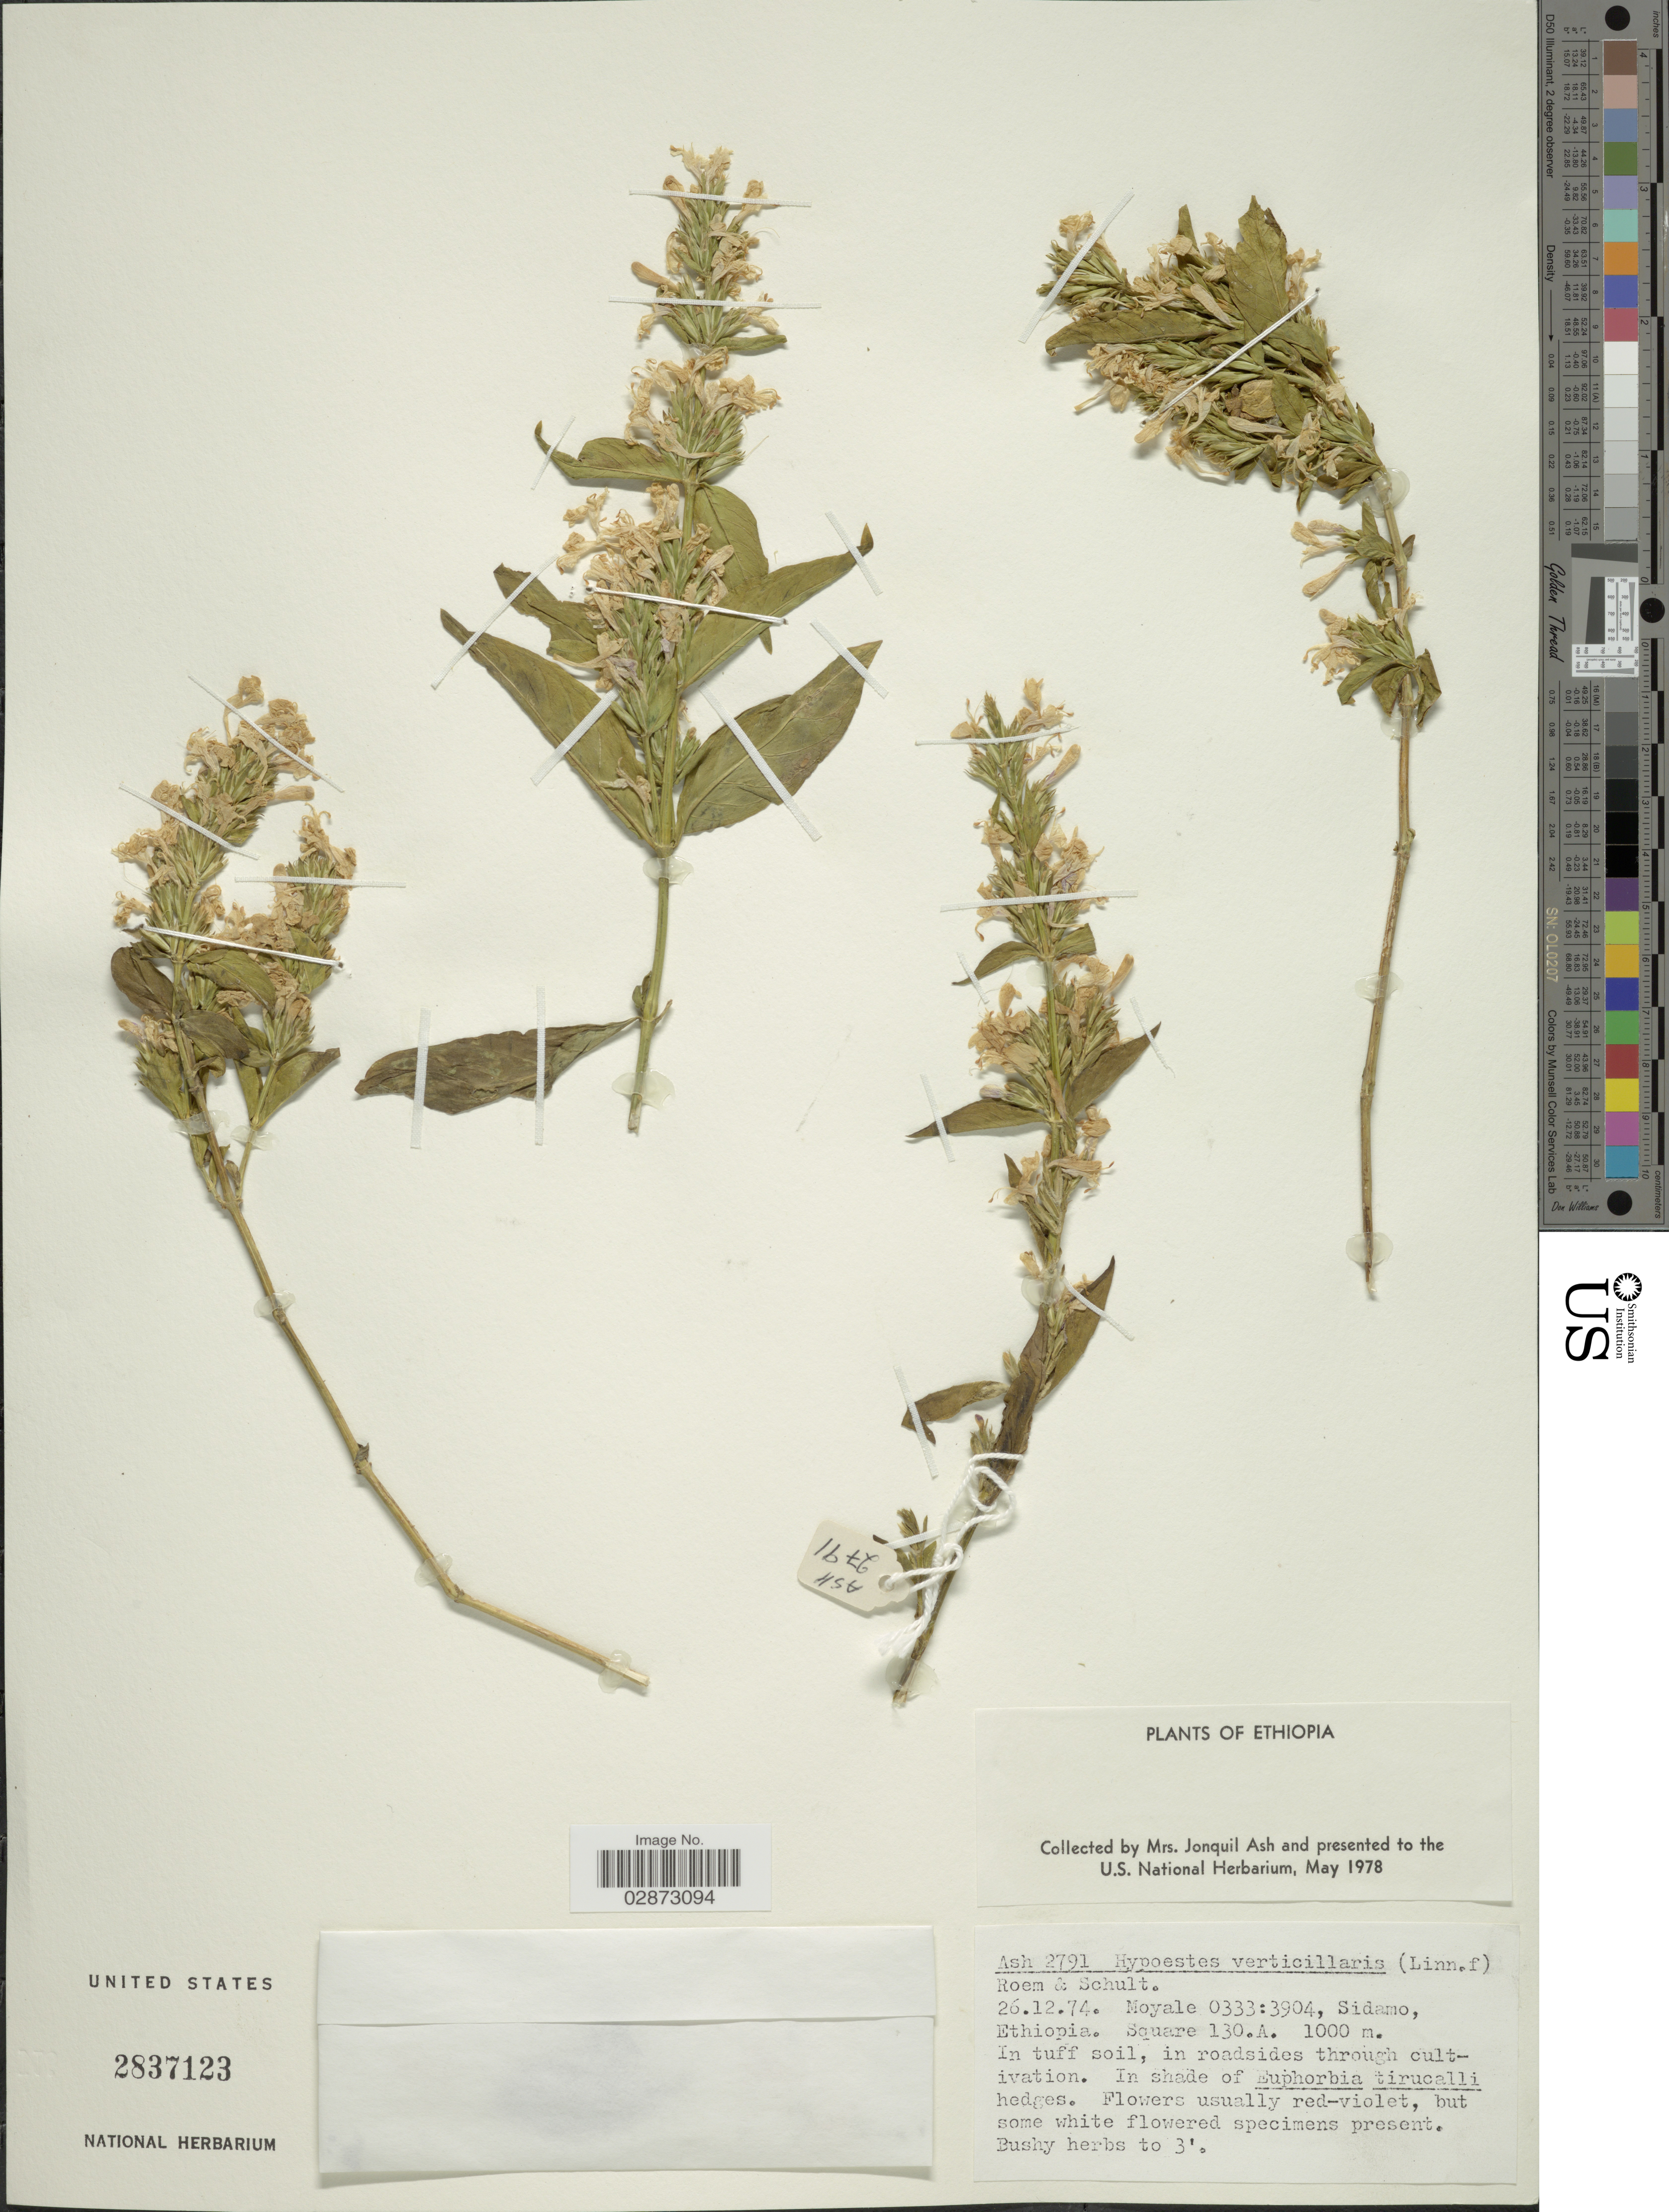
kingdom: Plantae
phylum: Tracheophyta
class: Magnoliopsida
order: Lamiales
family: Acanthaceae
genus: Hypoestes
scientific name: Hypoestes verticillaris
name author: (L. f.) Sol.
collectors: J. Ash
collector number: Ash2791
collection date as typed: Transcribed d/m/y: 26/12/74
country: Ethiopia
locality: Moyale 0333:3904, Sidamo. Square 130.A.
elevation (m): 1000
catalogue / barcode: US 2837123